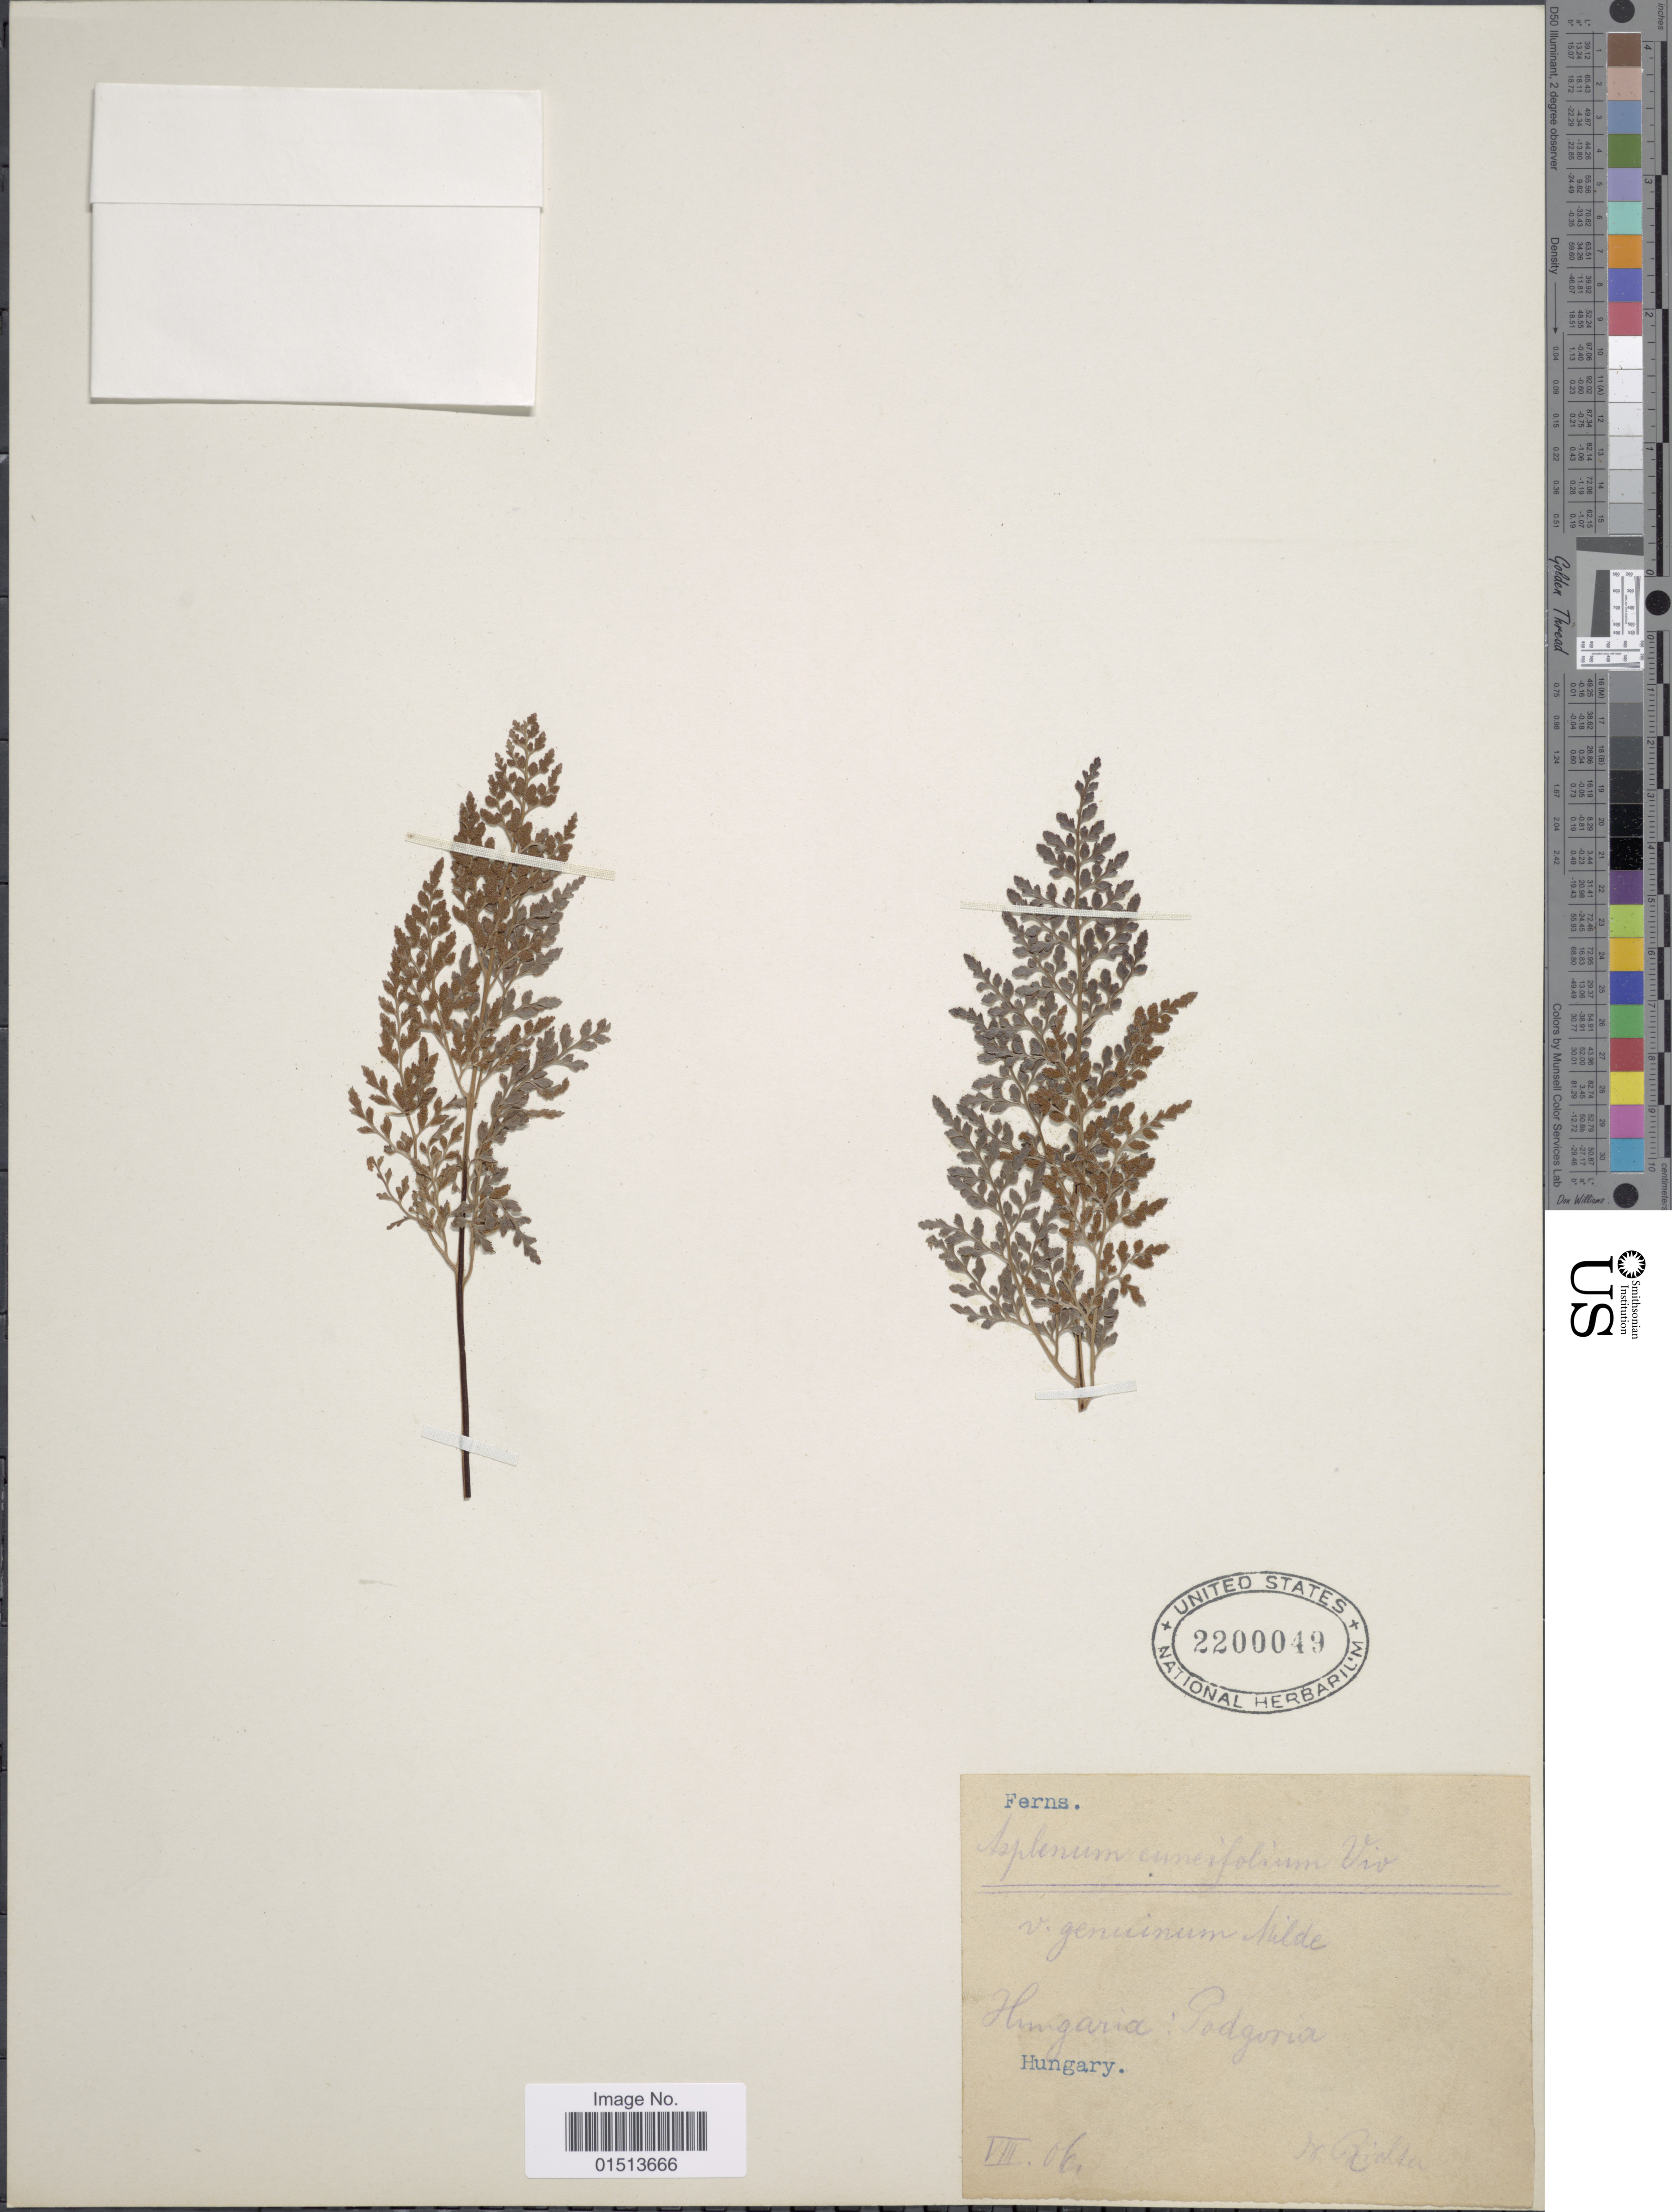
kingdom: Plantae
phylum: Tracheophyta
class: Polypodiopsida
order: Polypodiales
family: Aspleniaceae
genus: Asplenium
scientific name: Asplenium adiantum-nigrum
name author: L.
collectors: -- Richter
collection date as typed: Transcribed d/m/y: /8/6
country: Hungary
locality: Podgoria.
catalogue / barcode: US 2200049